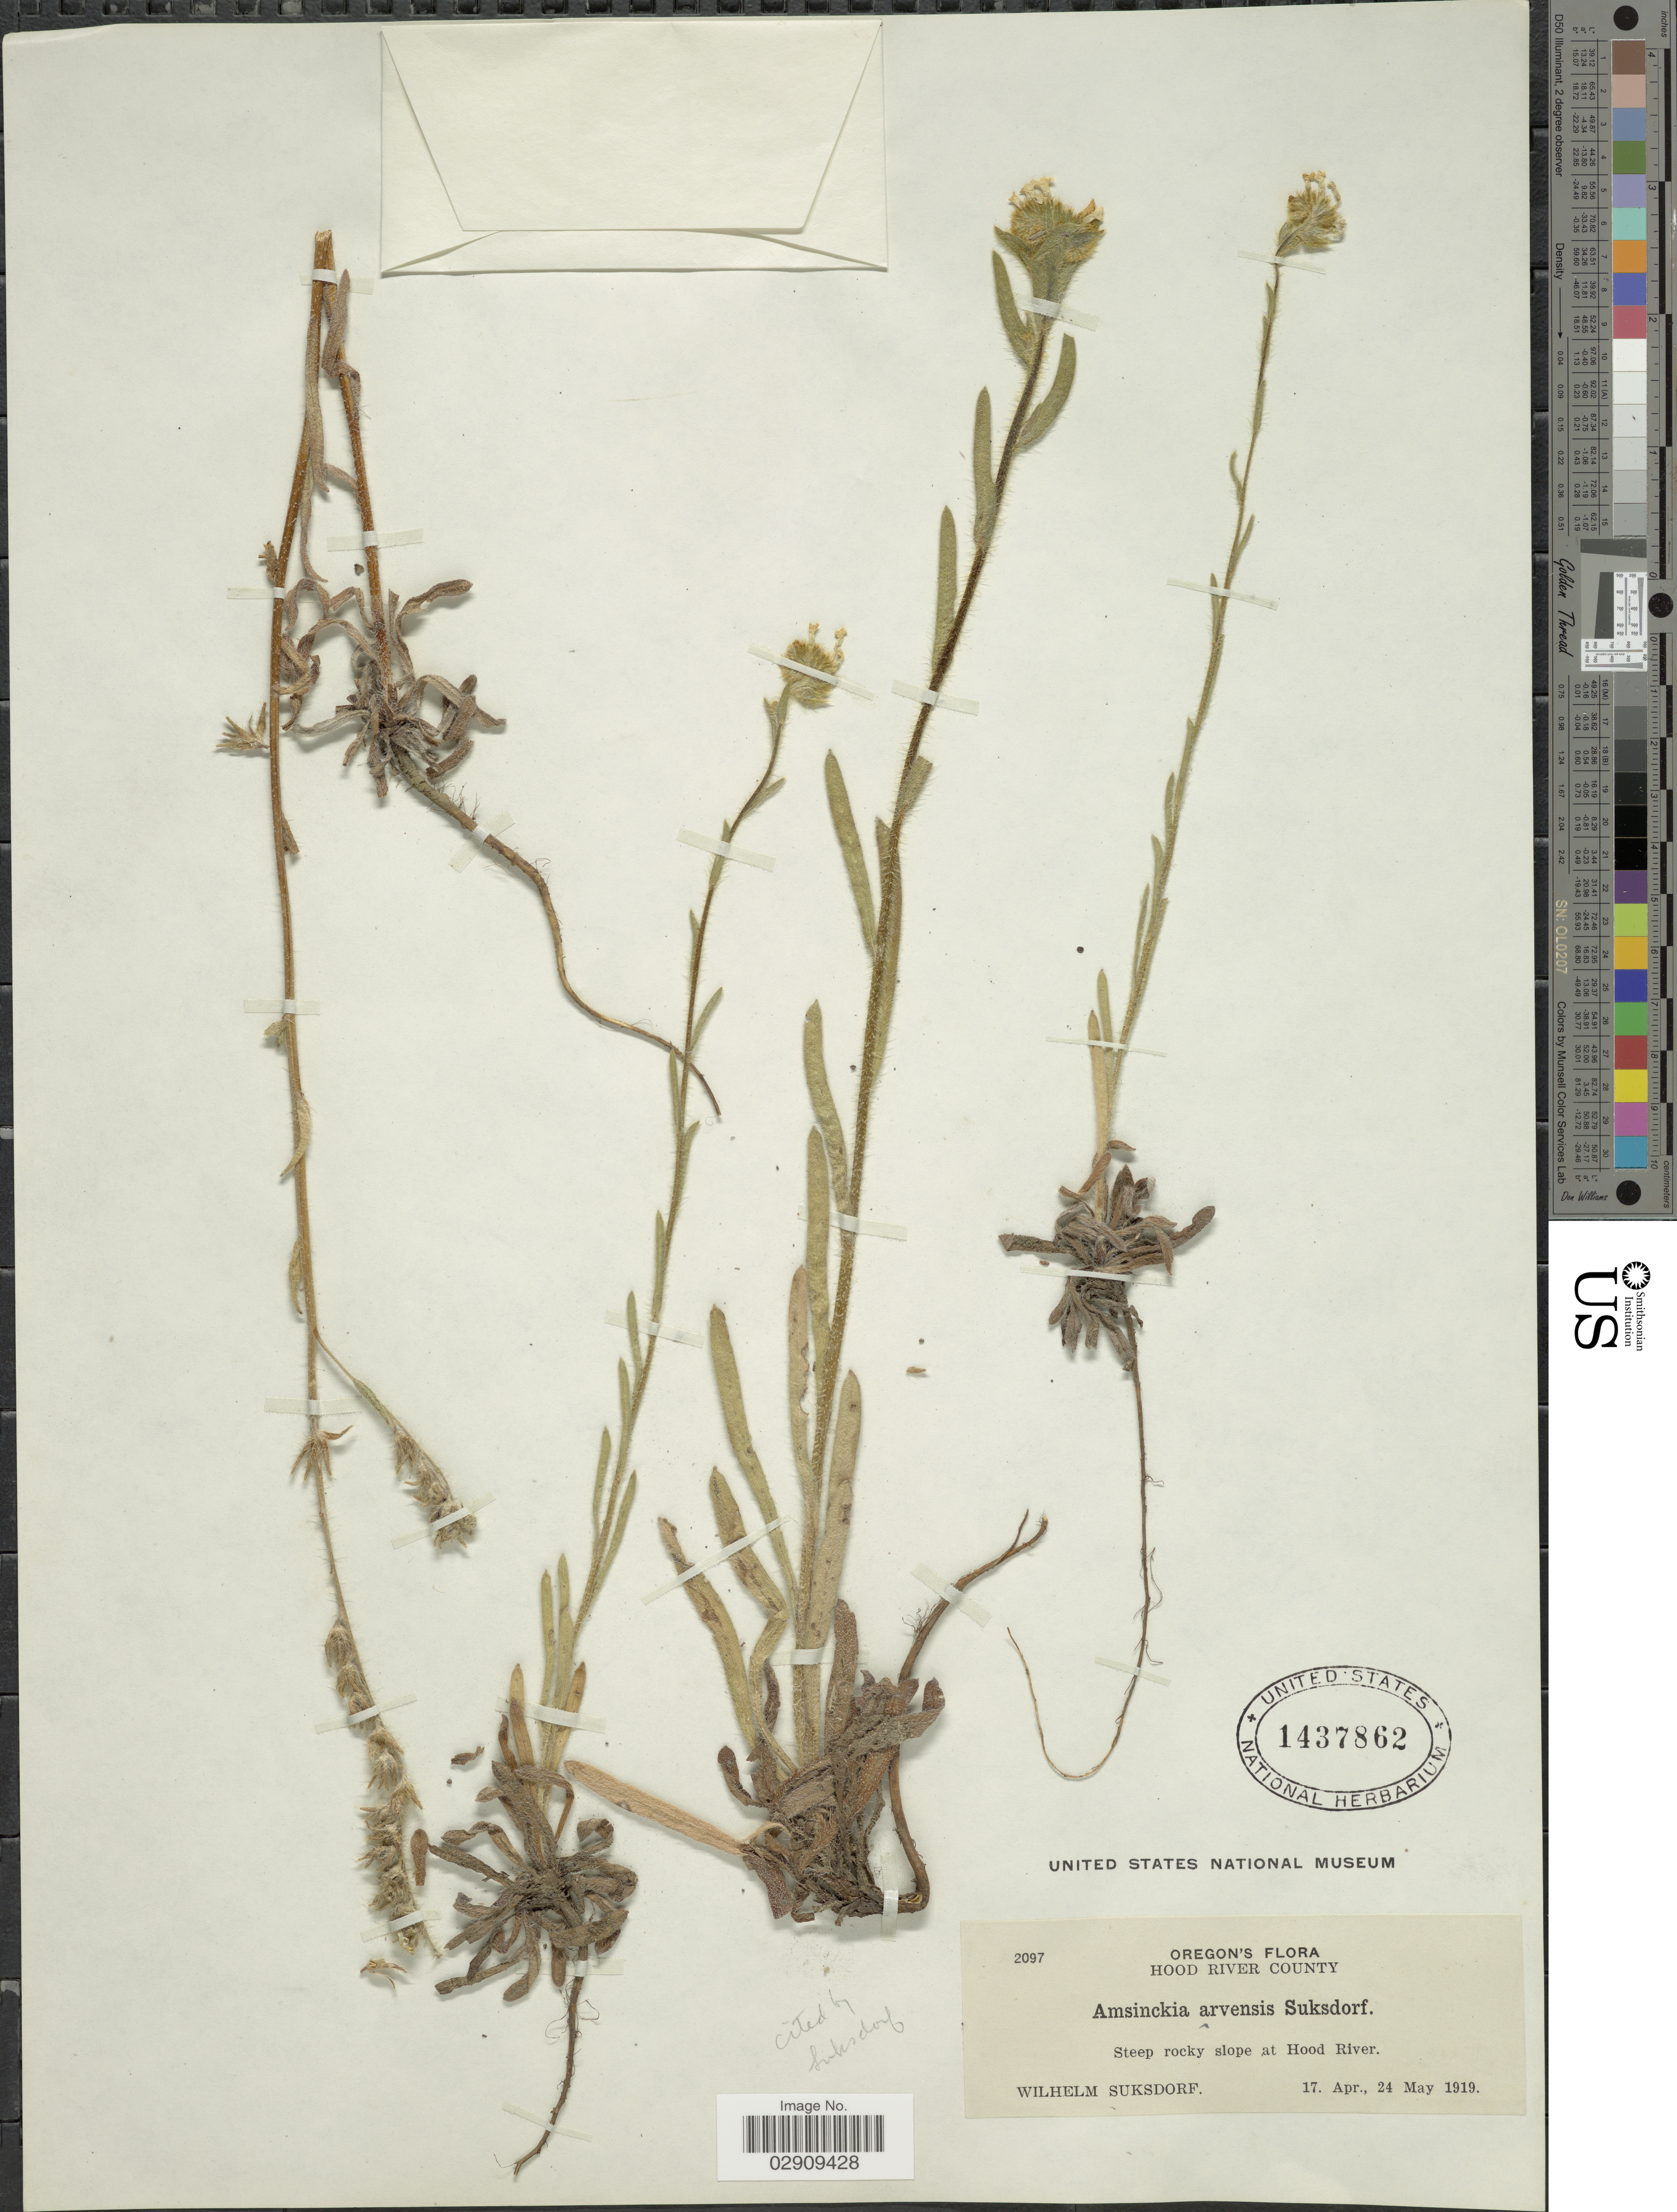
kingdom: Plantae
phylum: Tracheophyta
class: Magnoliopsida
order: Boraginales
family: Boraginaceae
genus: Amsinckia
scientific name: Amsinckia menziesii var. intermedia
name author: (Fisch. & C.A. Mey.) Ganders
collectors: W. N. Suksdorf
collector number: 2097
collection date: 1919-04-17/1919-05-24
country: United States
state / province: Oregon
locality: Hood River County. Steep rocky slope at Hood River.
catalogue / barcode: US 1437862